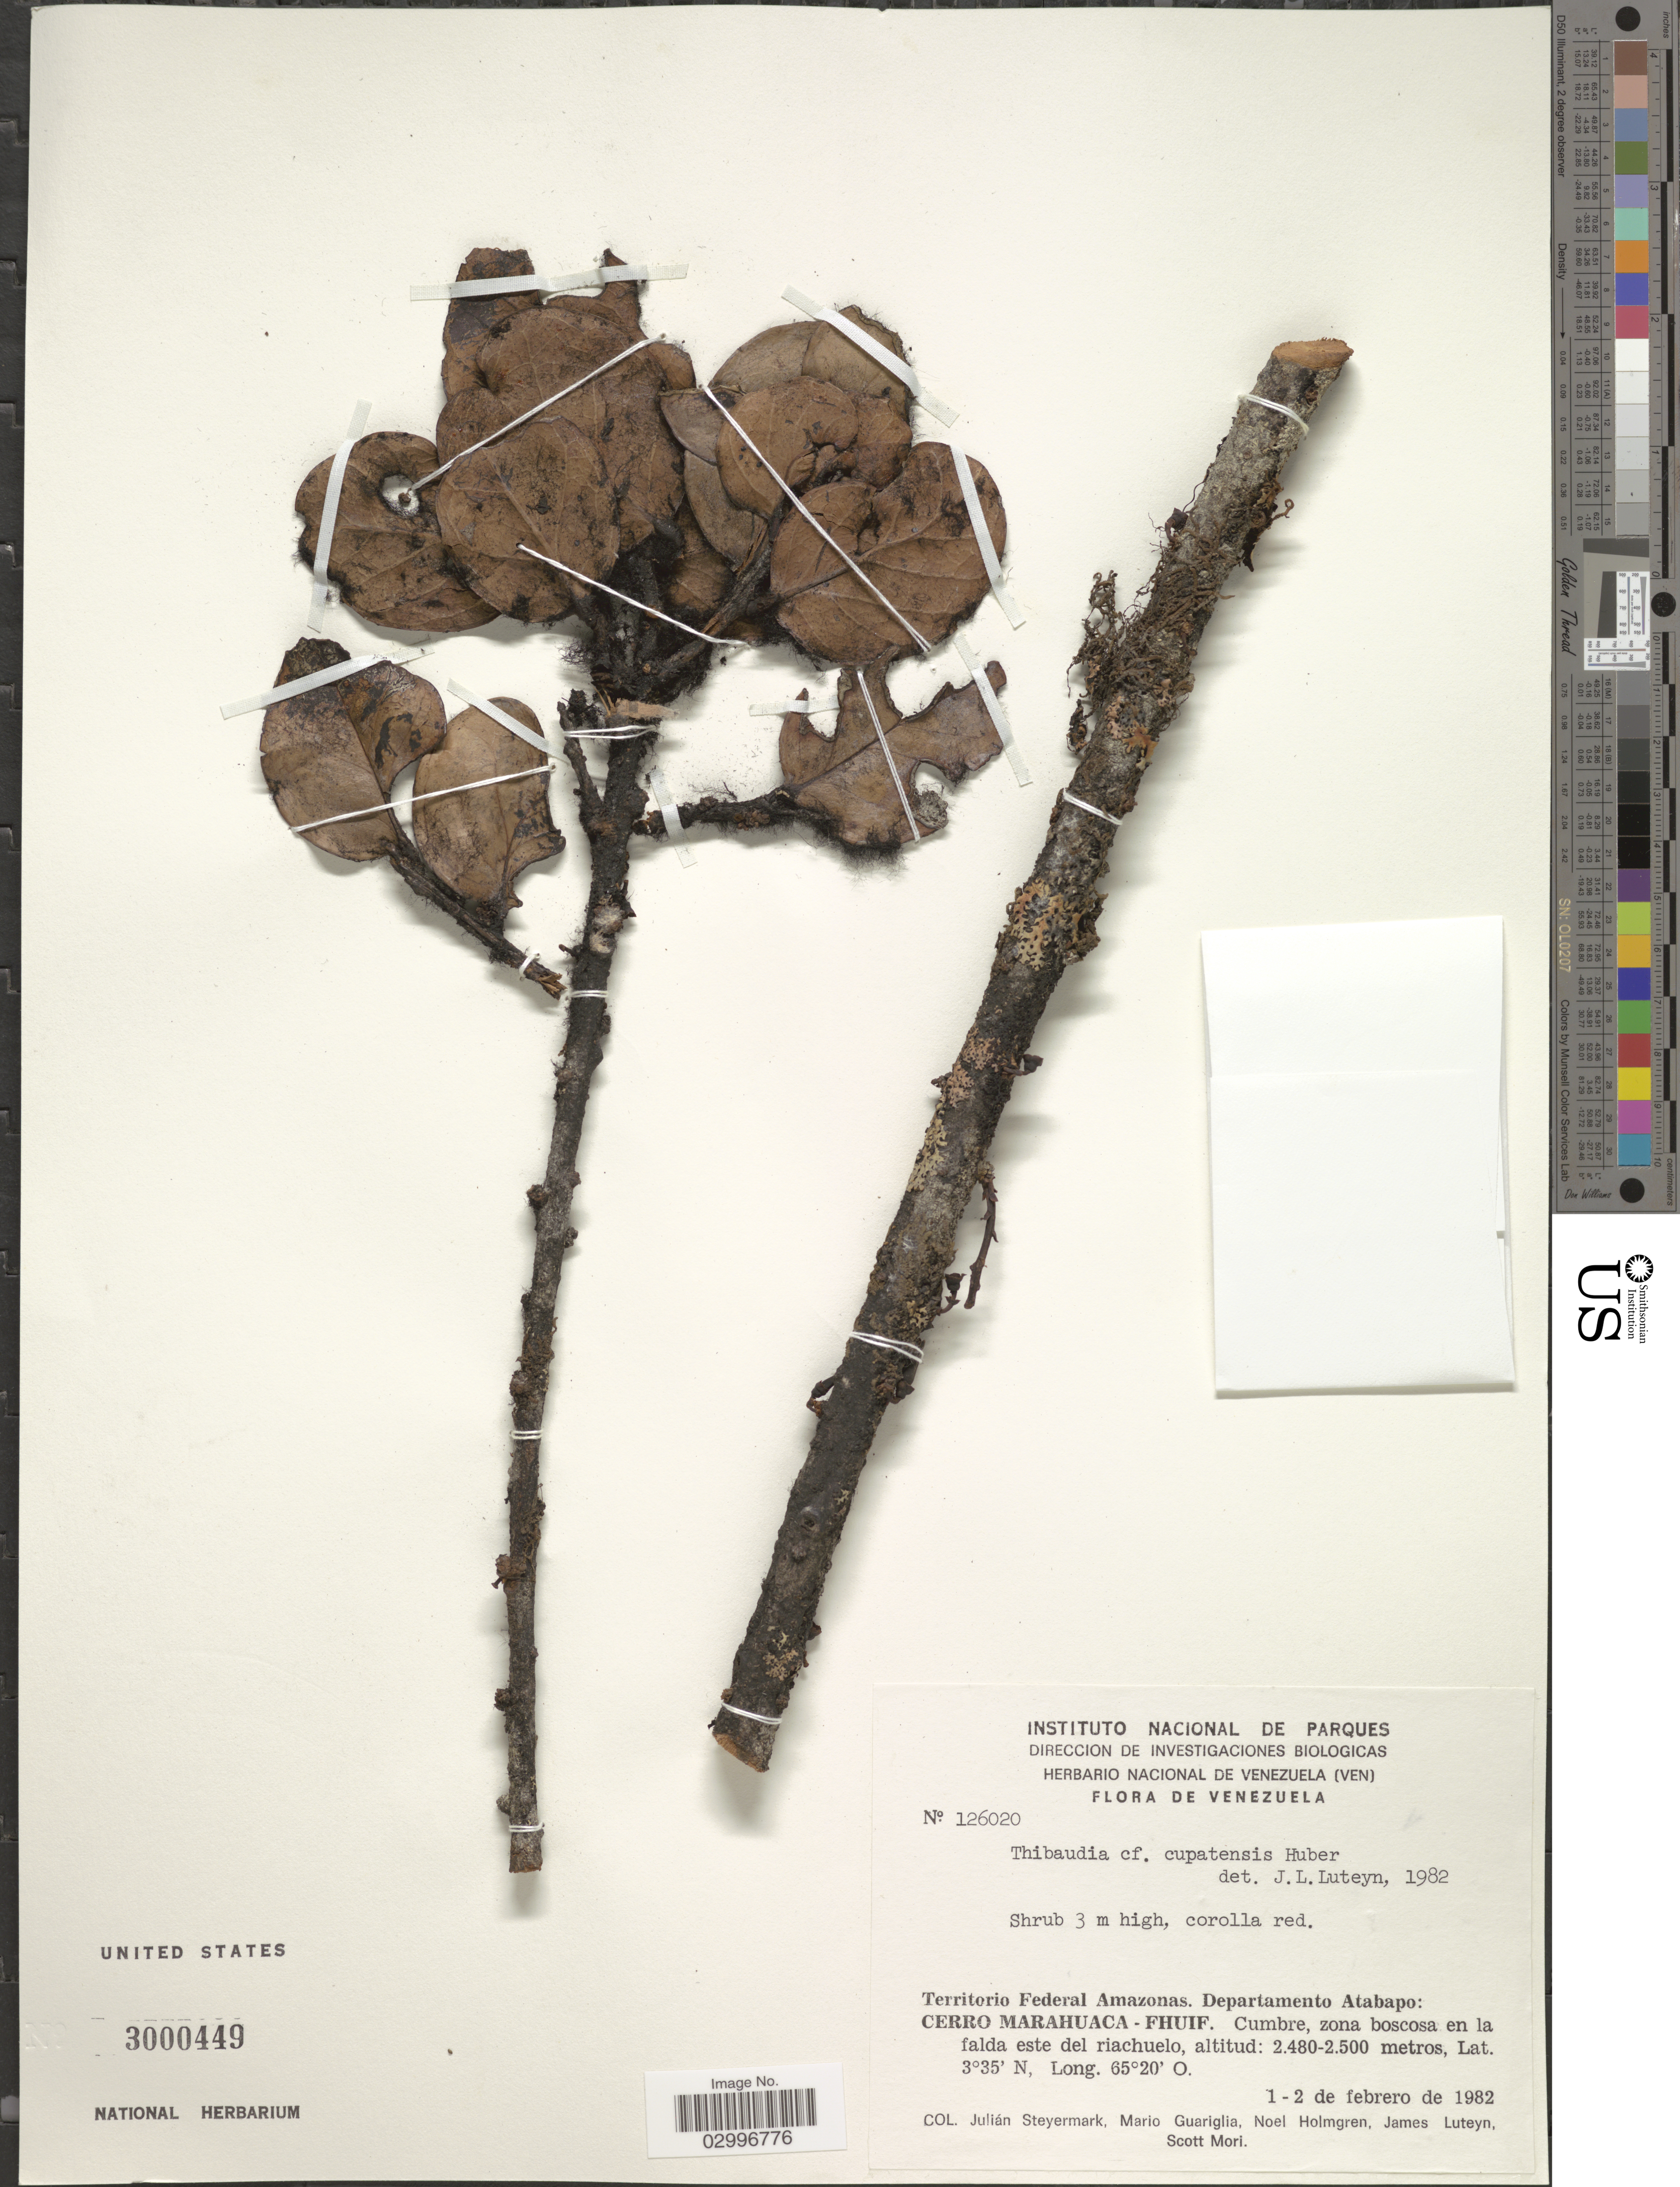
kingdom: Plantae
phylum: Tracheophyta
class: Magnoliopsida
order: Ericales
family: Ericaceae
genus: Thibaudia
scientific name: Thibaudia cupatensis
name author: Huber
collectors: J. Steyermark, M. Guariglia, N. H. Holmgren, J. L. Luteyn & S. Mori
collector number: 126020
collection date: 1982-02-01/1982-02-02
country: Venezuela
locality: Territorio Federal Amazonas. Departamento Atabapo: Cerro Marahuaca - Fhuif. Cumbre, zona boscosa en la falda este del riachuelo.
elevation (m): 2480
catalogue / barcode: US 3000449